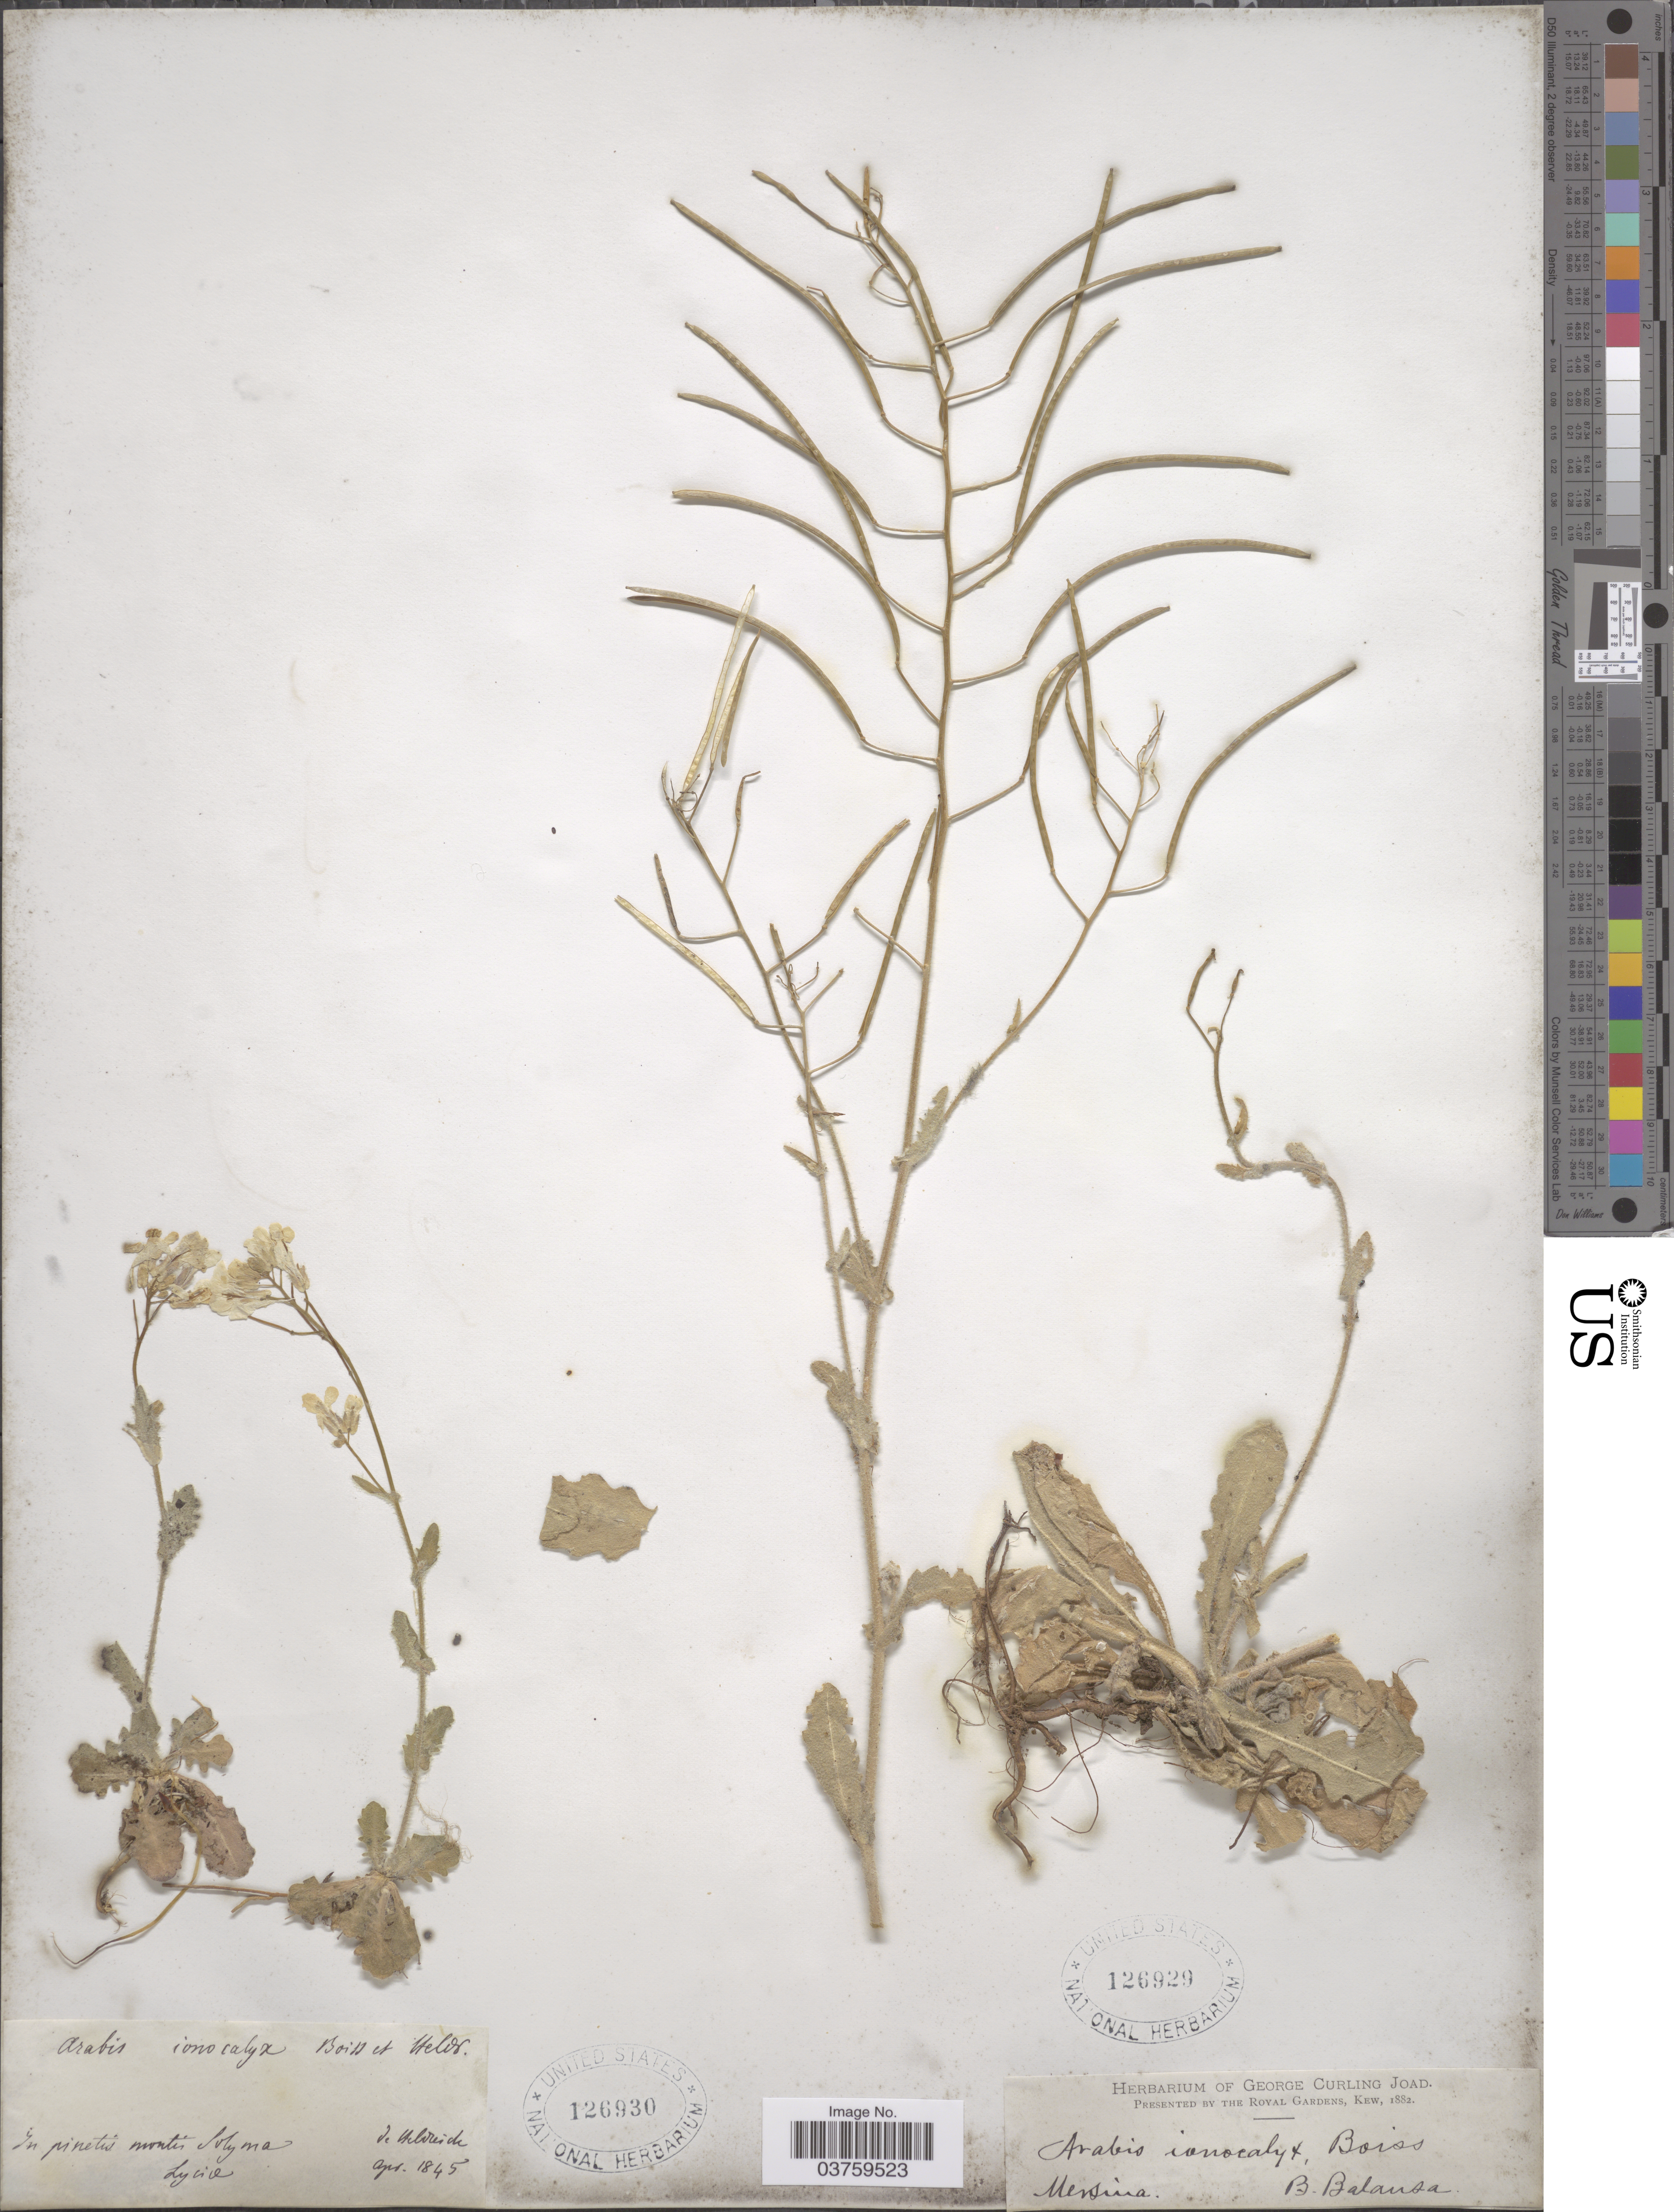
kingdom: Plantae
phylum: Tracheophyta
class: Magnoliopsida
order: Brassicales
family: Brassicaceae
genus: Arabis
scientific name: Arabis ionocalyx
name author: Boiss. & Heldr.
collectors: -. De Heldreich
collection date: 1845-04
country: Turkey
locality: In minetis montis Polyma Lyciae.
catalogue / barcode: US 126930-2